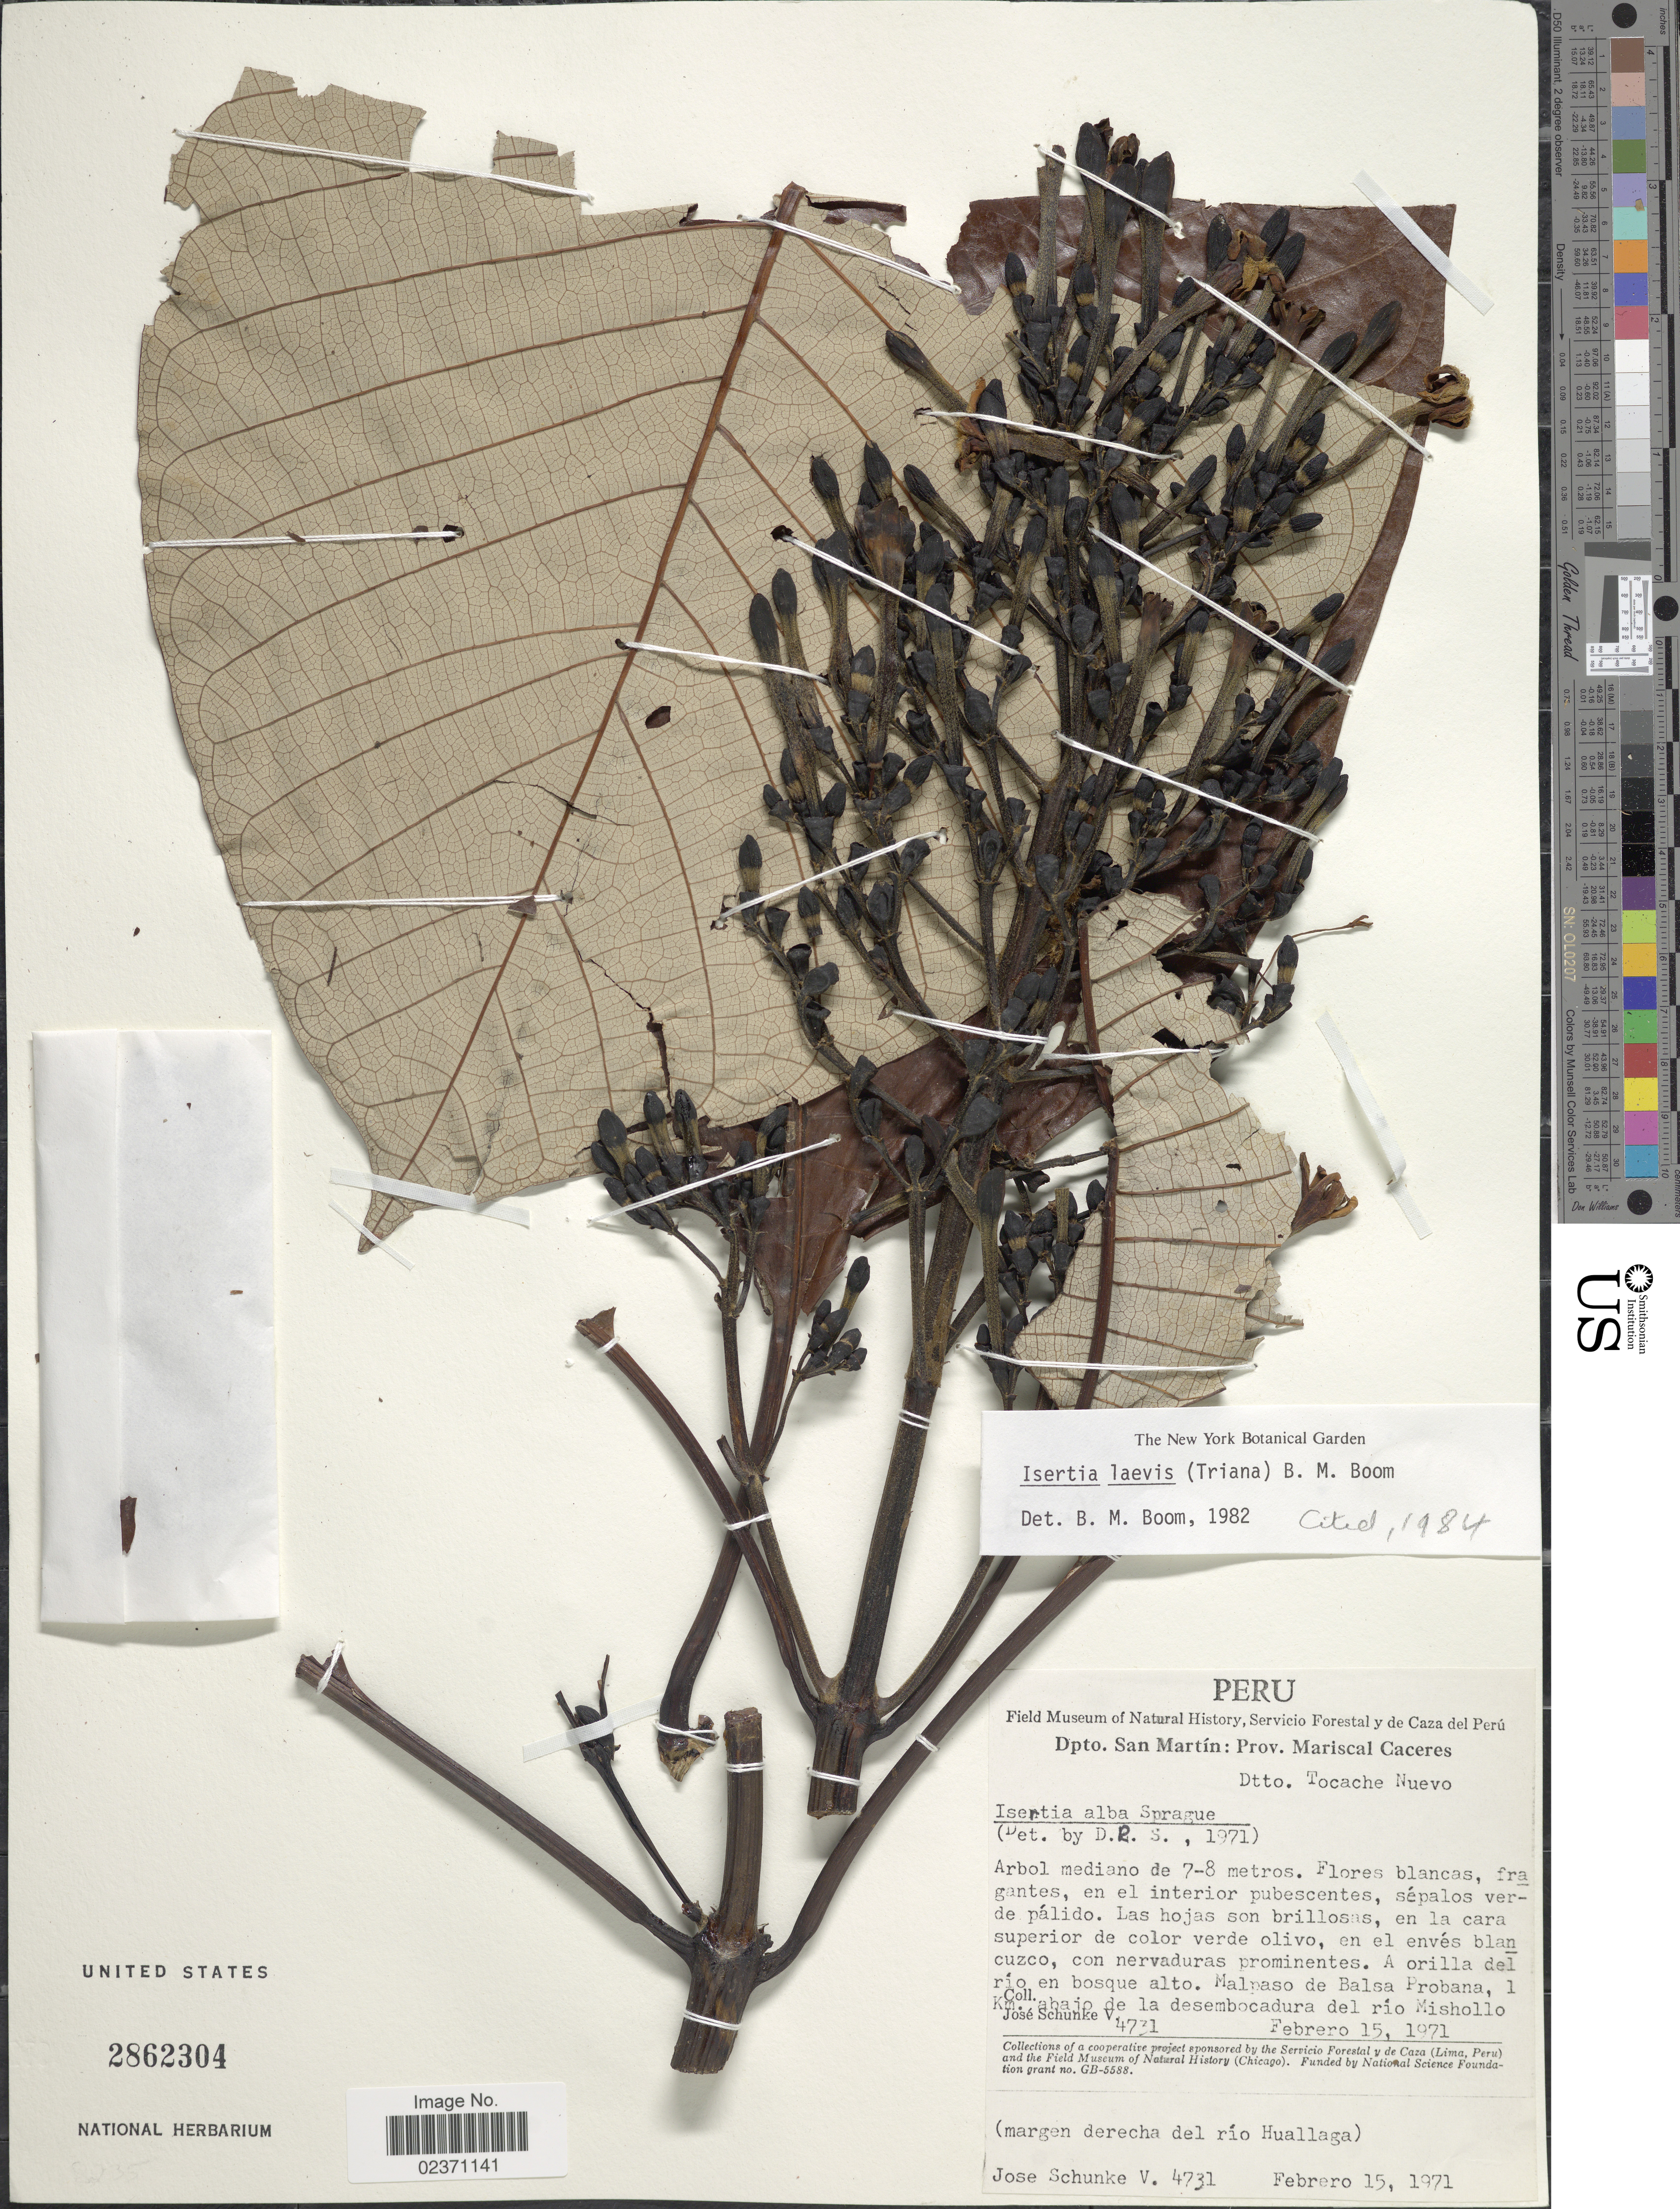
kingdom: Plantae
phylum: Tracheophyta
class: Magnoliopsida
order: Gentianales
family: Rubiaceae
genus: Isertia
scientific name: Isertia laevis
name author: (Triana) B.M. Boom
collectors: J. Schunke Vigo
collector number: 4731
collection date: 1971-02-15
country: Peru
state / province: San Martín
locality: Prov. Mariscal Caceres. Dtto. Tocache Nuevo. Malpaso de Balsa Probana, 1 Km. abajo de la desembocadura del rio Mishollo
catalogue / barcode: US 2862304